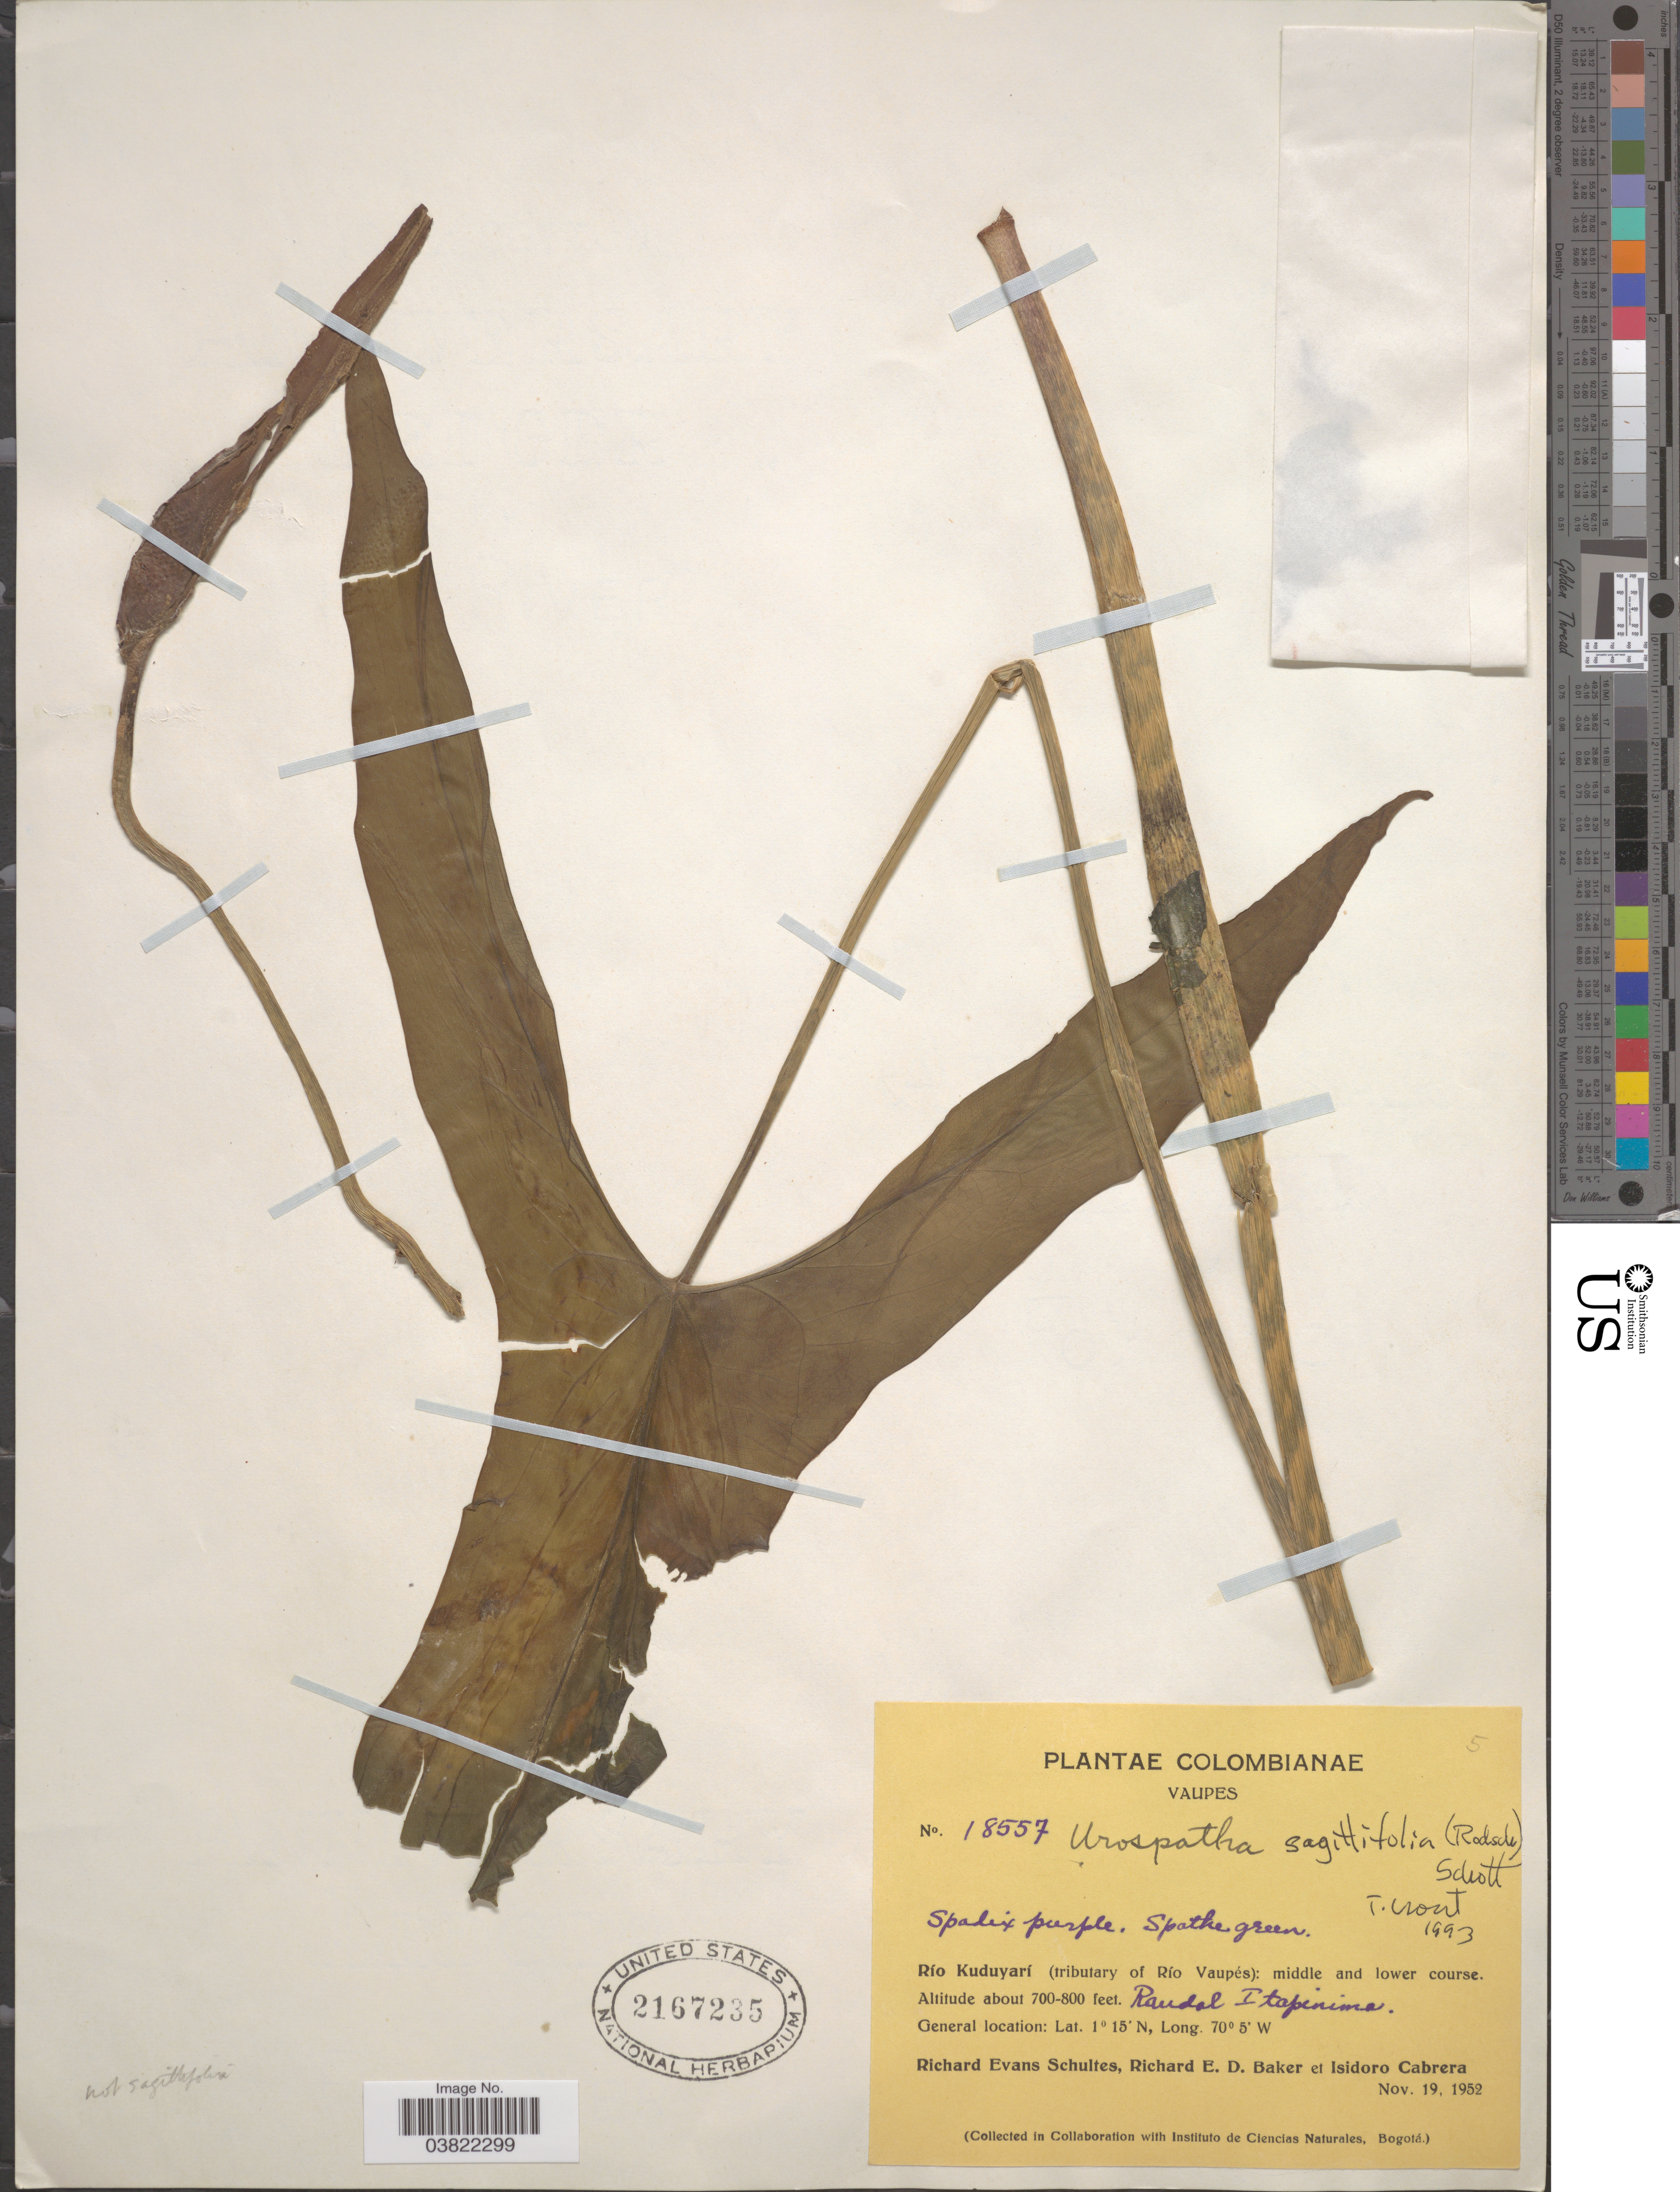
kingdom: Plantae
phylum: Tracheophyta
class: Liliopsida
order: Alismatales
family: Araceae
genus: Urospatha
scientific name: Urospatha sagittifolia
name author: (Rudge) Schott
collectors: R. E. Schultes, R. E. D. Baker & I. Cabrera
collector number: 18557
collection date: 1952-11-19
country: Colombia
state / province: Vaupés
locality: Río Kuduyarí (tributary of Río Vaupés). Raudal Itapinima [unsure placement].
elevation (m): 213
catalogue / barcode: US 2167235